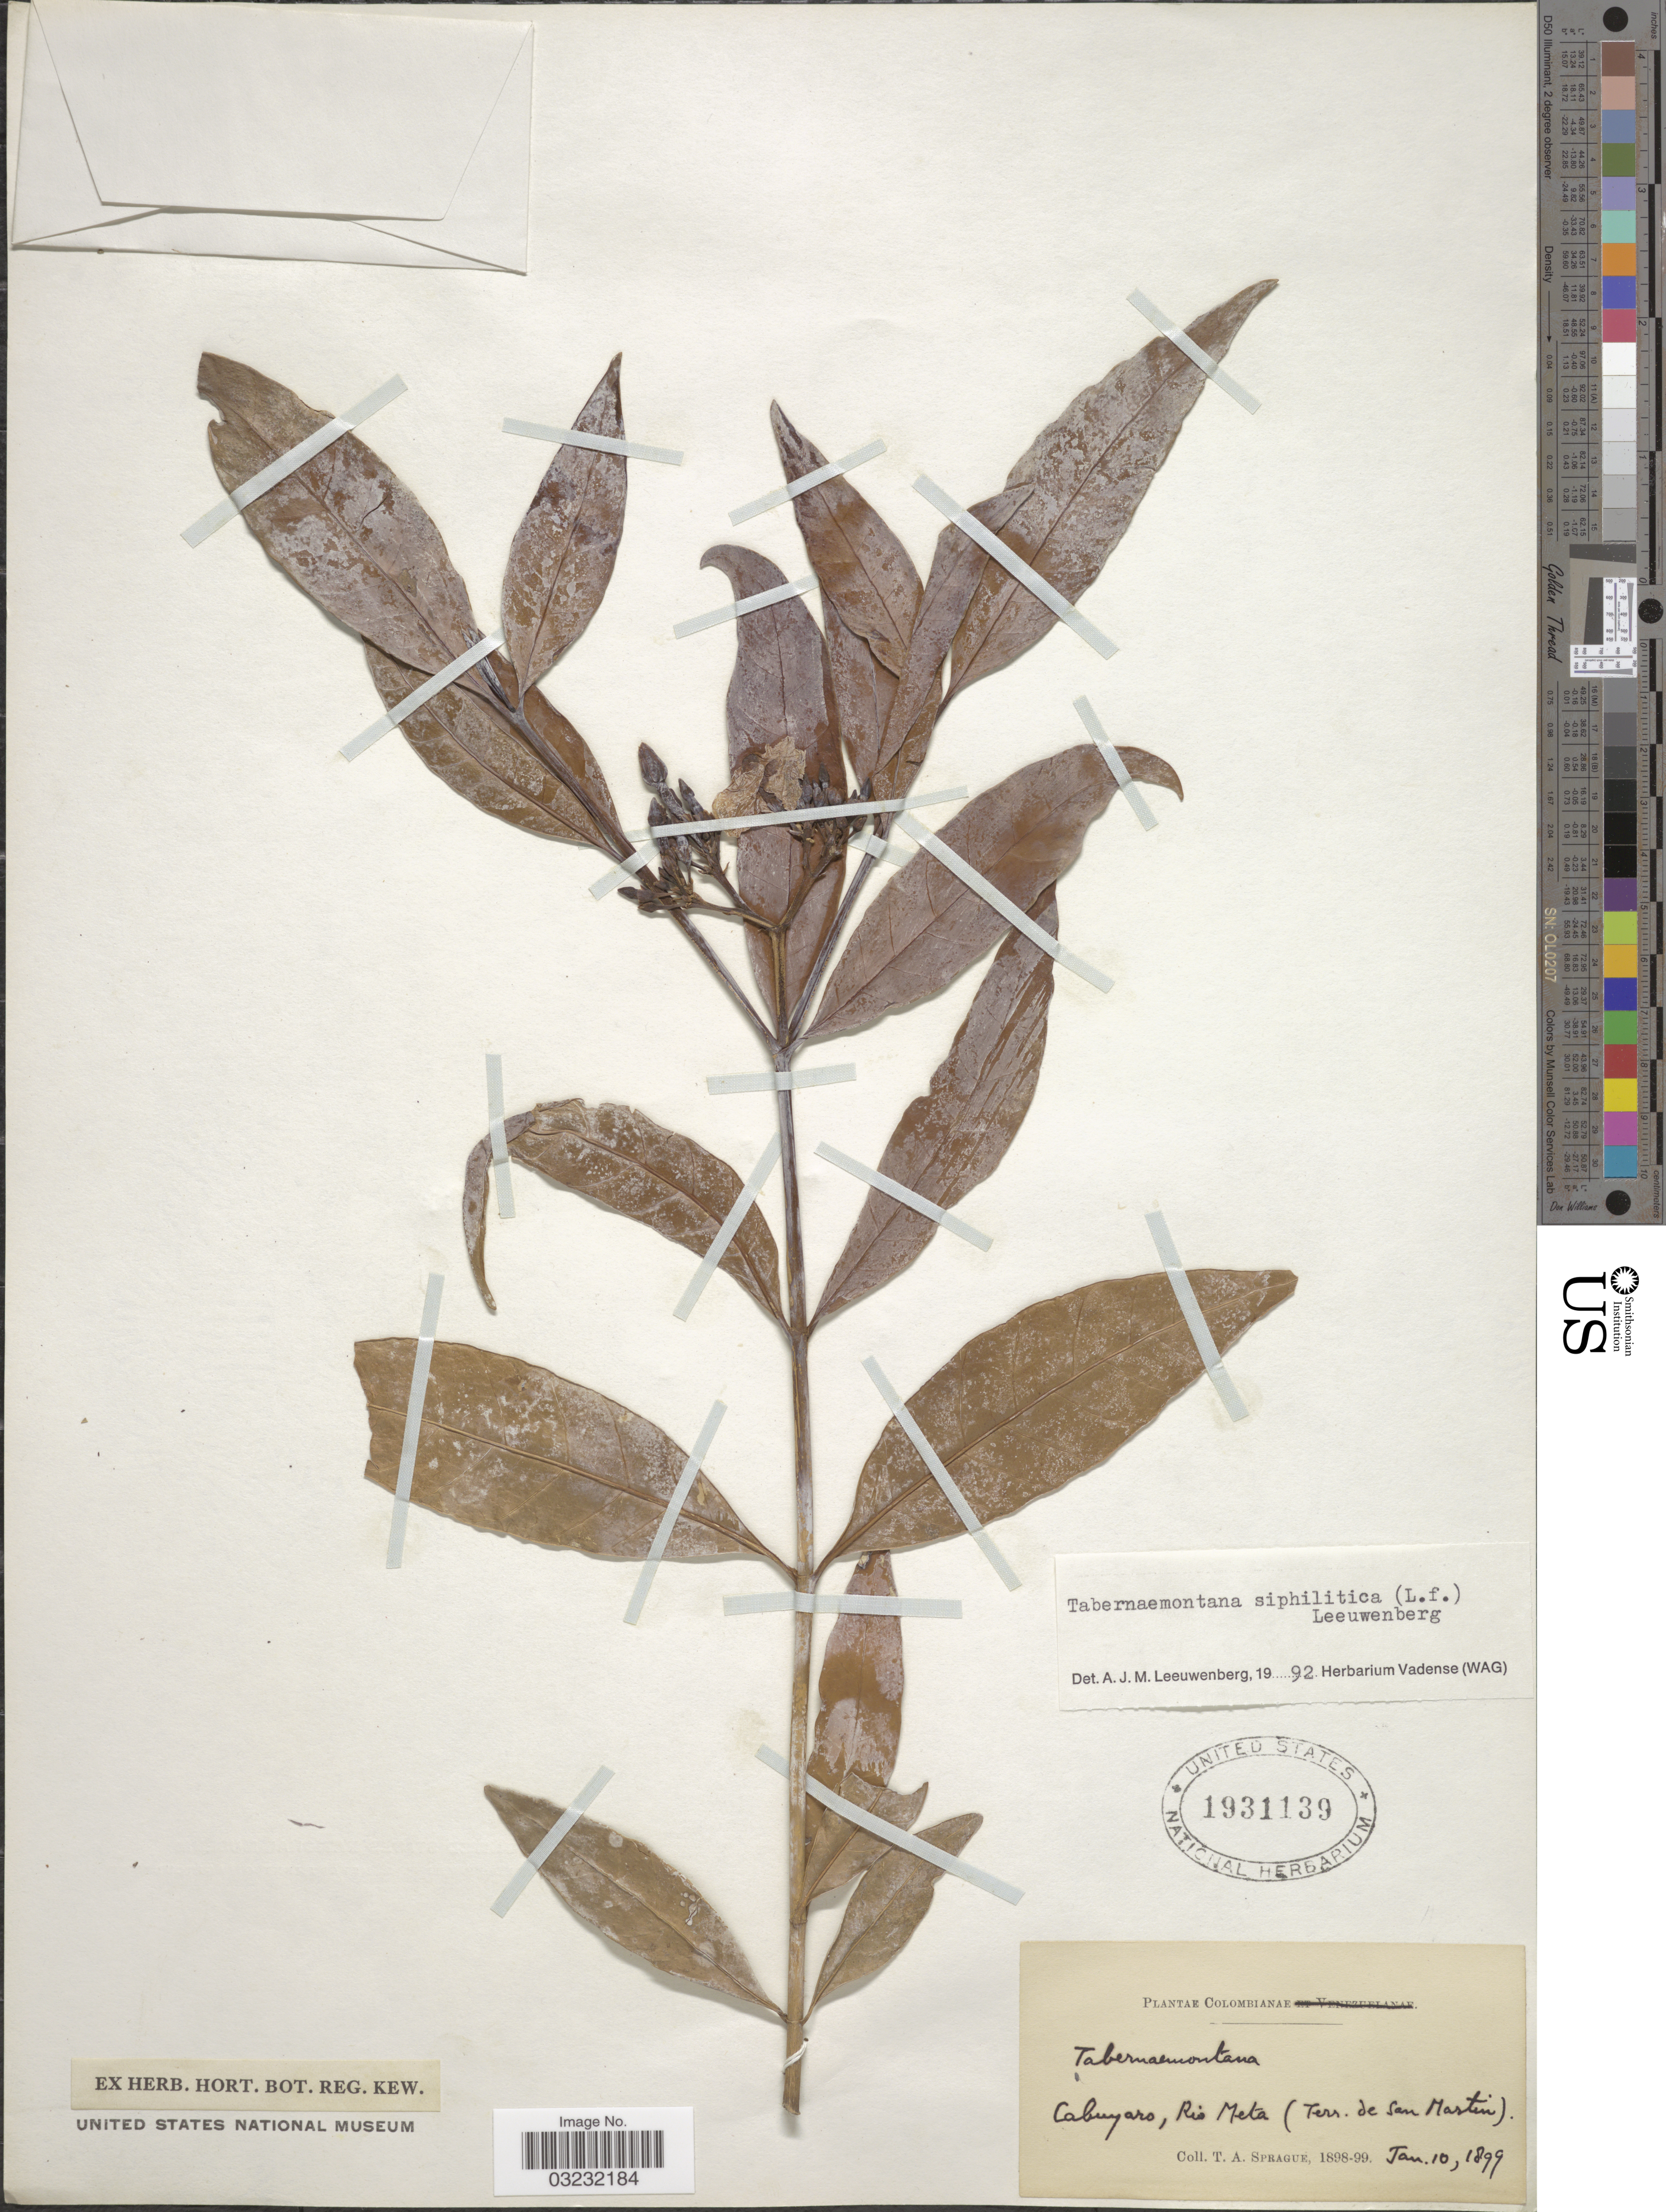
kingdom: Plantae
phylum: Tracheophyta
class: Magnoliopsida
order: Gentianales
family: Apocynaceae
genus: Tabernaemontana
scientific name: Tabernaemontana siphilitica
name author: (L. f.) Leeuwenb.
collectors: T. A. Sprague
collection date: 1899-01-10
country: Colombia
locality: Cabuyaro, Rio Meta (Terr. de San Martin).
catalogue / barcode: US 1931139